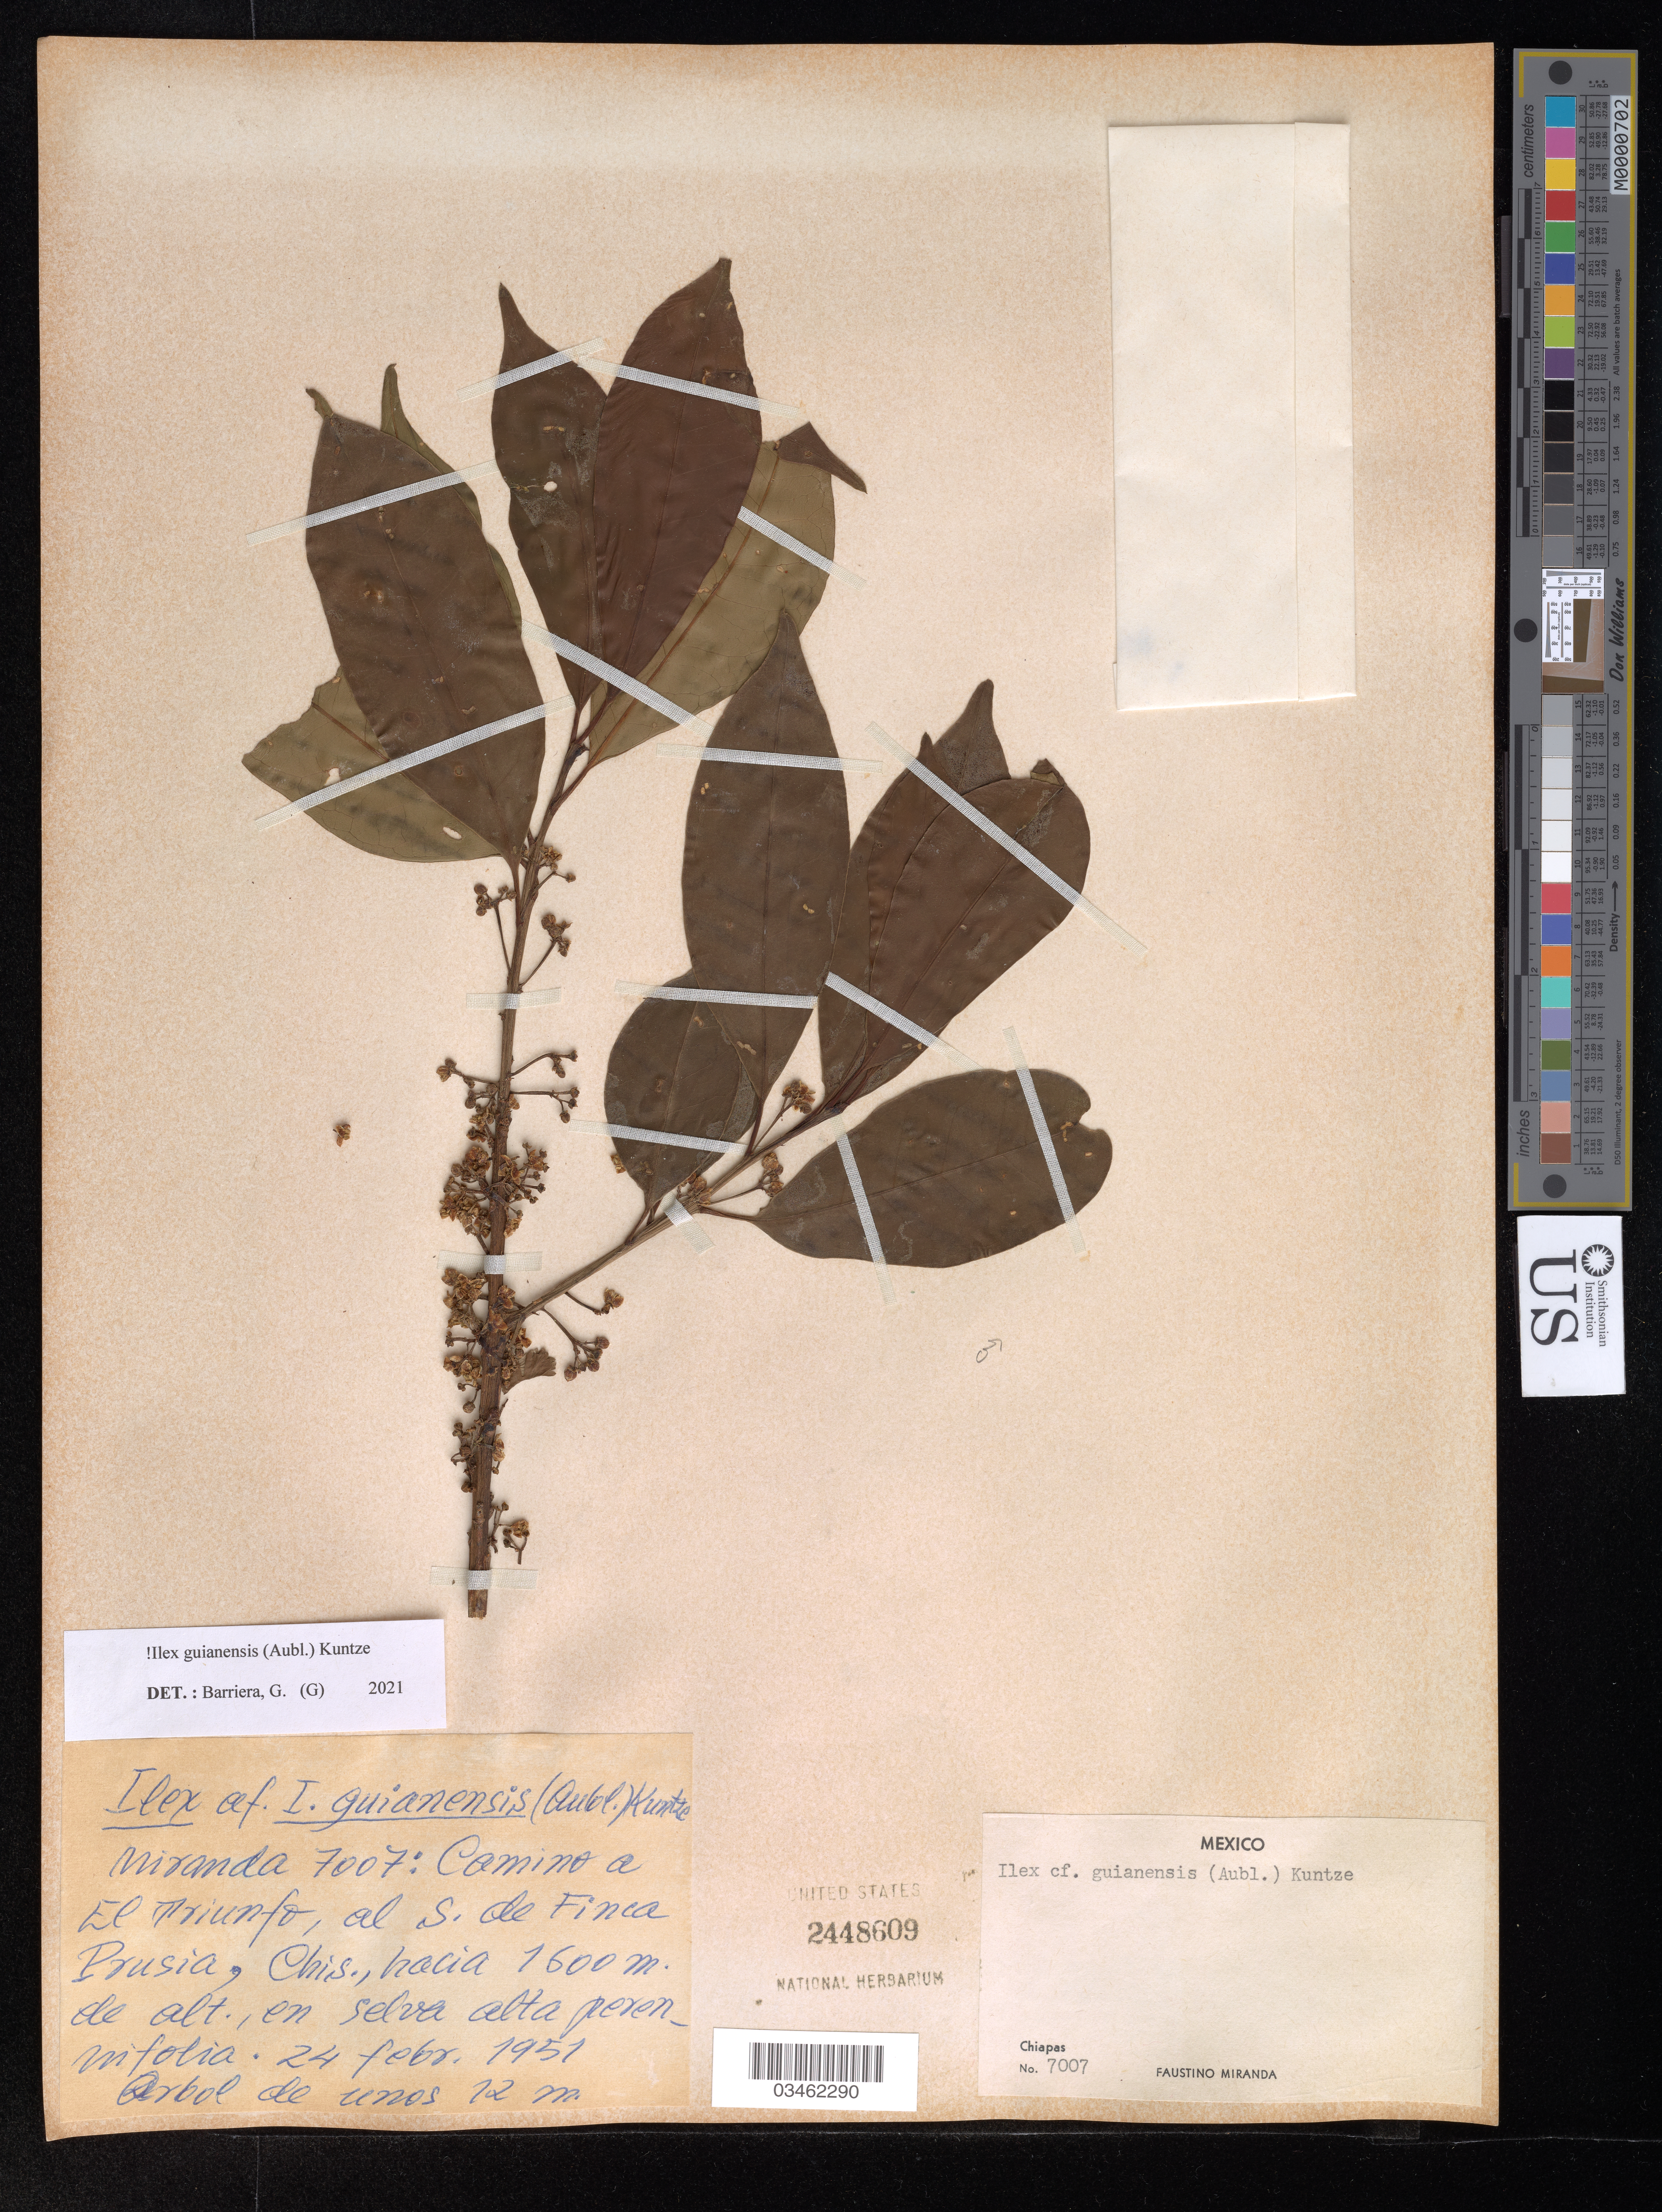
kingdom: Plantae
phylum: Tracheophyta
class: Magnoliopsida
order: Aquifoliales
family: Aquifoliaceae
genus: Ilex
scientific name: Ilex guianensis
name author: (Aubl.) Kuntze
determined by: Barriera, Gabrielle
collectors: F. Miranda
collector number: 7007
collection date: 1951-02-24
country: Mexico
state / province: Chiapas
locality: Camino a El Priunfo*, al S. de Finca Prusia, Chis.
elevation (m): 1600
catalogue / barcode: US 2448609